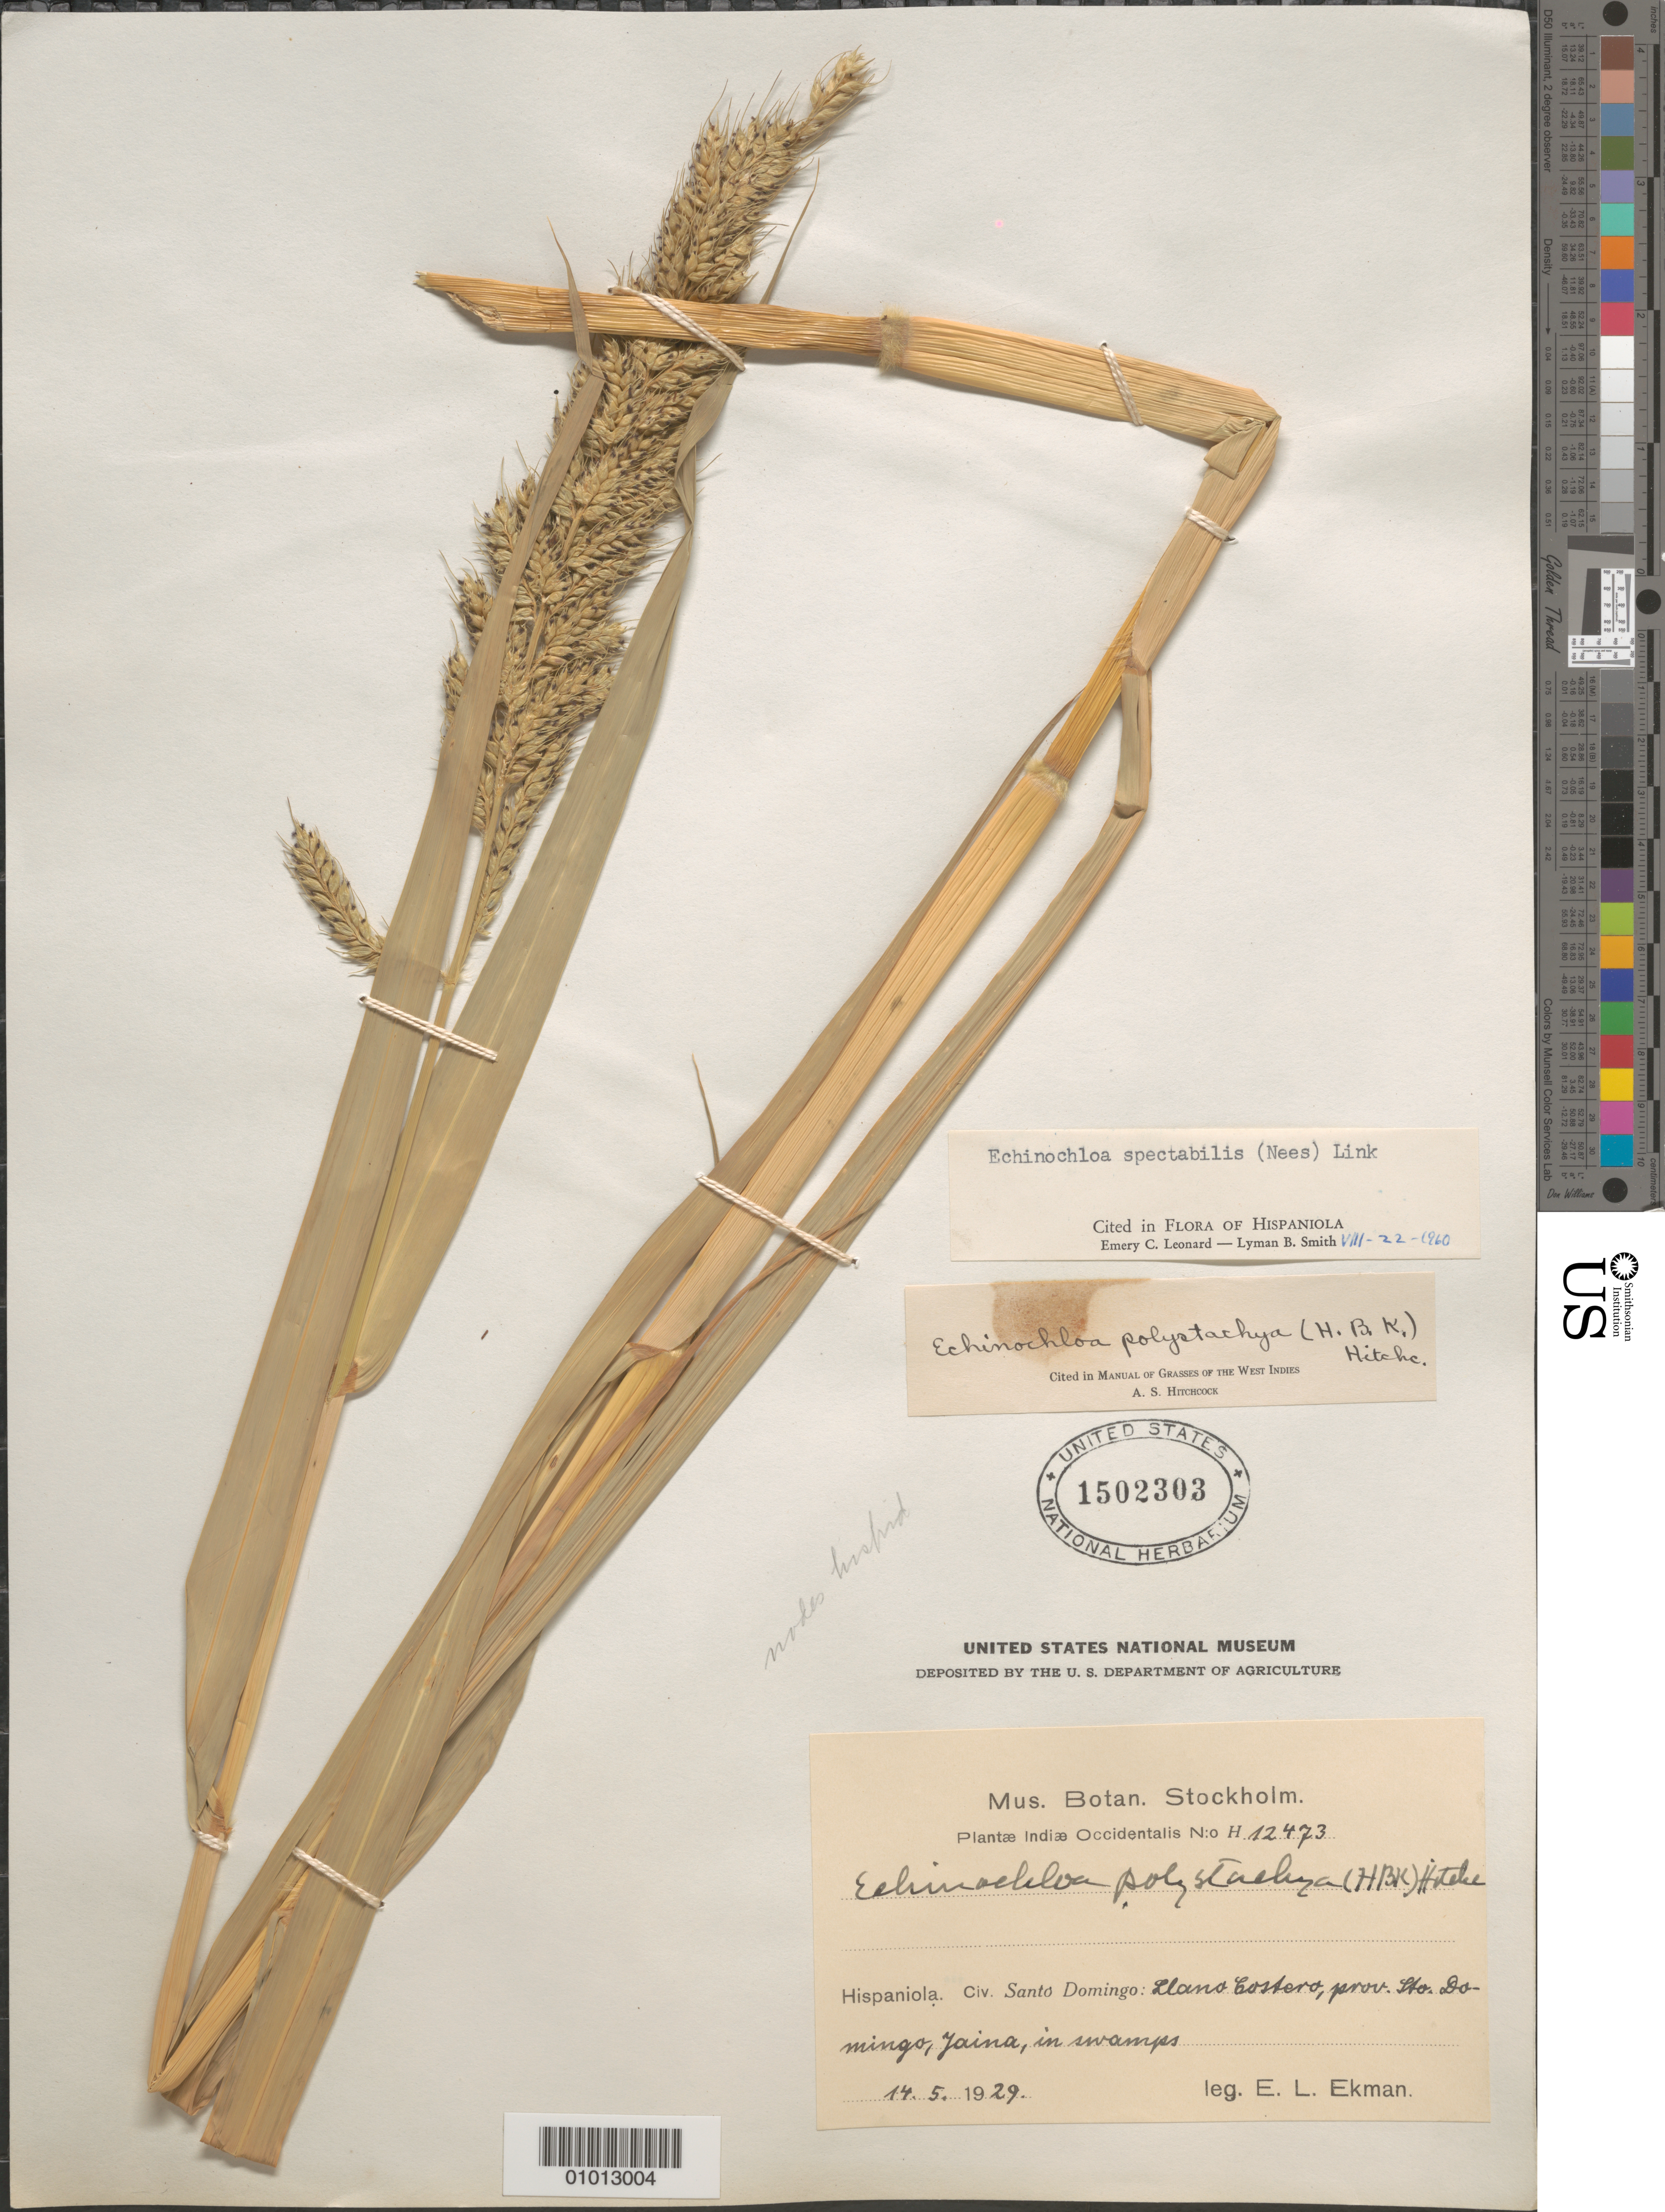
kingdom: Plantae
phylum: Tracheophyta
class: Liliopsida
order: Poales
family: Poaceae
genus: Echinochloa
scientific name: Echinochloa polystachya var. spectabilis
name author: (Nees ex Trin.) Mart. Crov.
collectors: E. L. Ekman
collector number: H 12473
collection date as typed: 14 May 1929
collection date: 1929-05-14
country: Dominican Republic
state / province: Santo Domingo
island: Hispaniola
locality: Llano Costero, Jaina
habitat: In swamps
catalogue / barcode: US 1502303